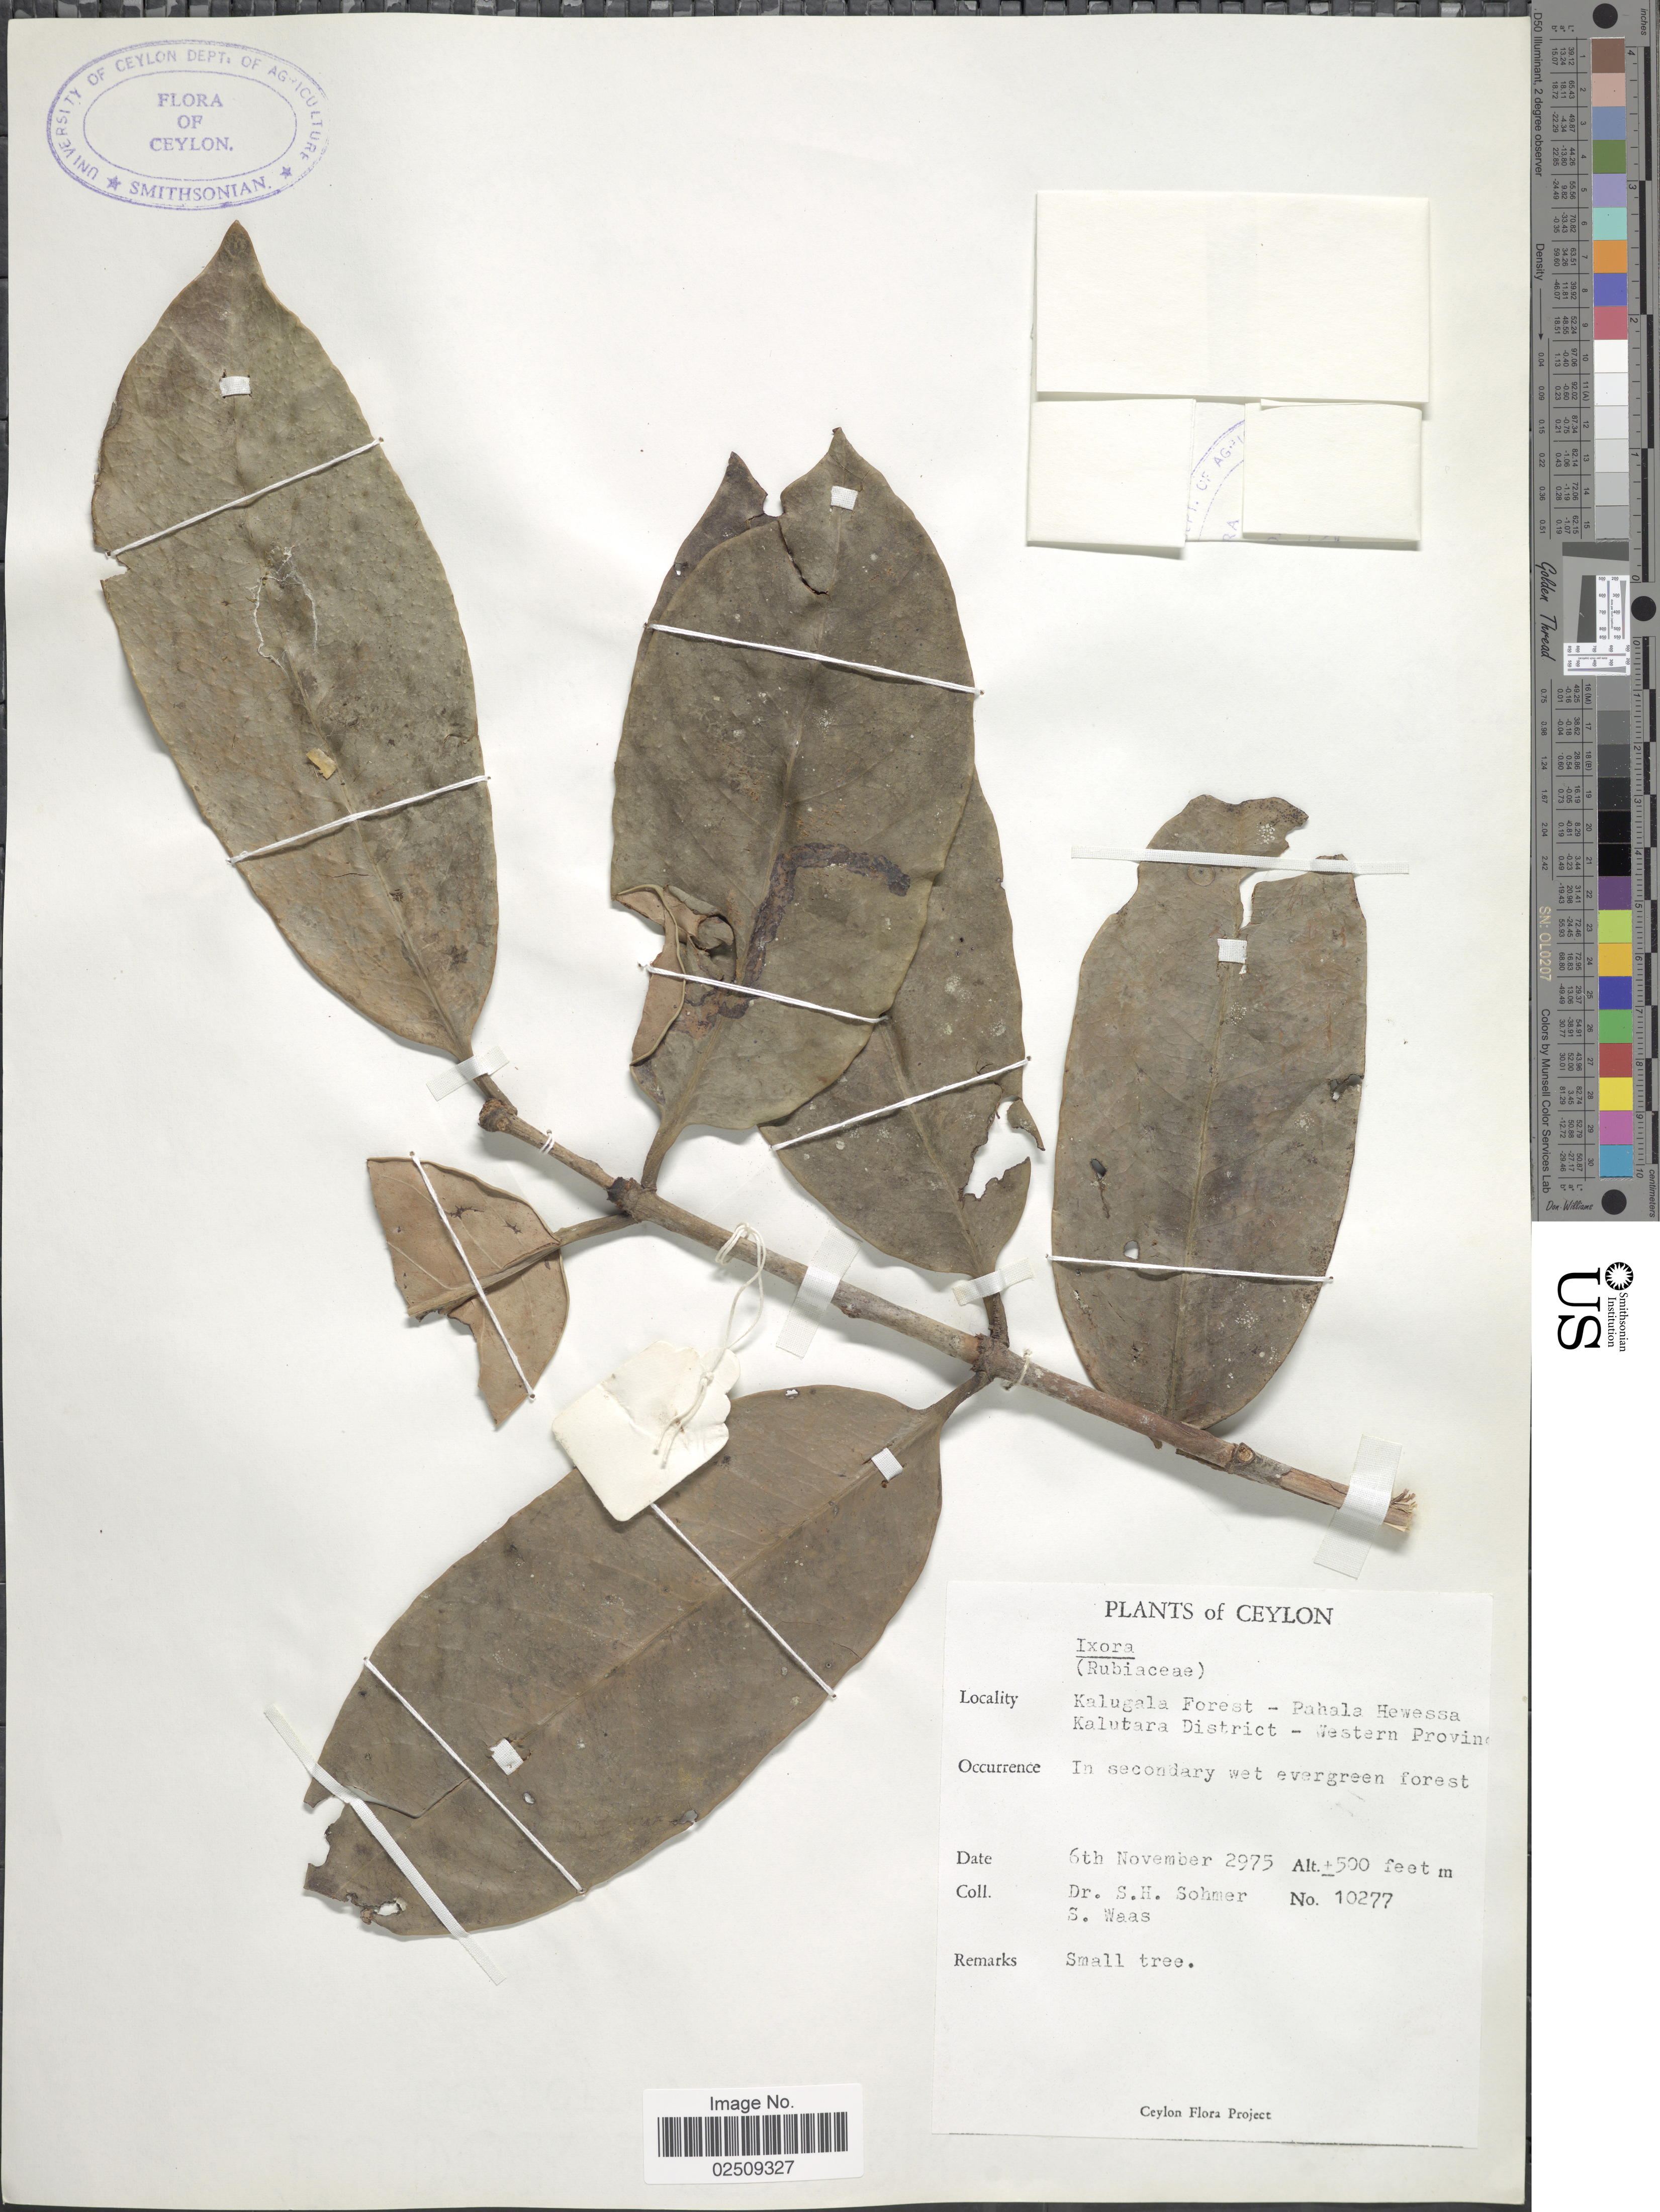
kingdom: Plantae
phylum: Tracheophyta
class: Magnoliopsida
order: Gentianales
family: Rubiaceae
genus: Ixora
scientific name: Ixora sp.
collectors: S. H. Sohmer & S. Waas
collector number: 10277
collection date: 1975-11-06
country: Sri Lanka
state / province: Western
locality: Ceylon. Kalugala Forest - Pahala Hewessa Kalutara District.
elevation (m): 152